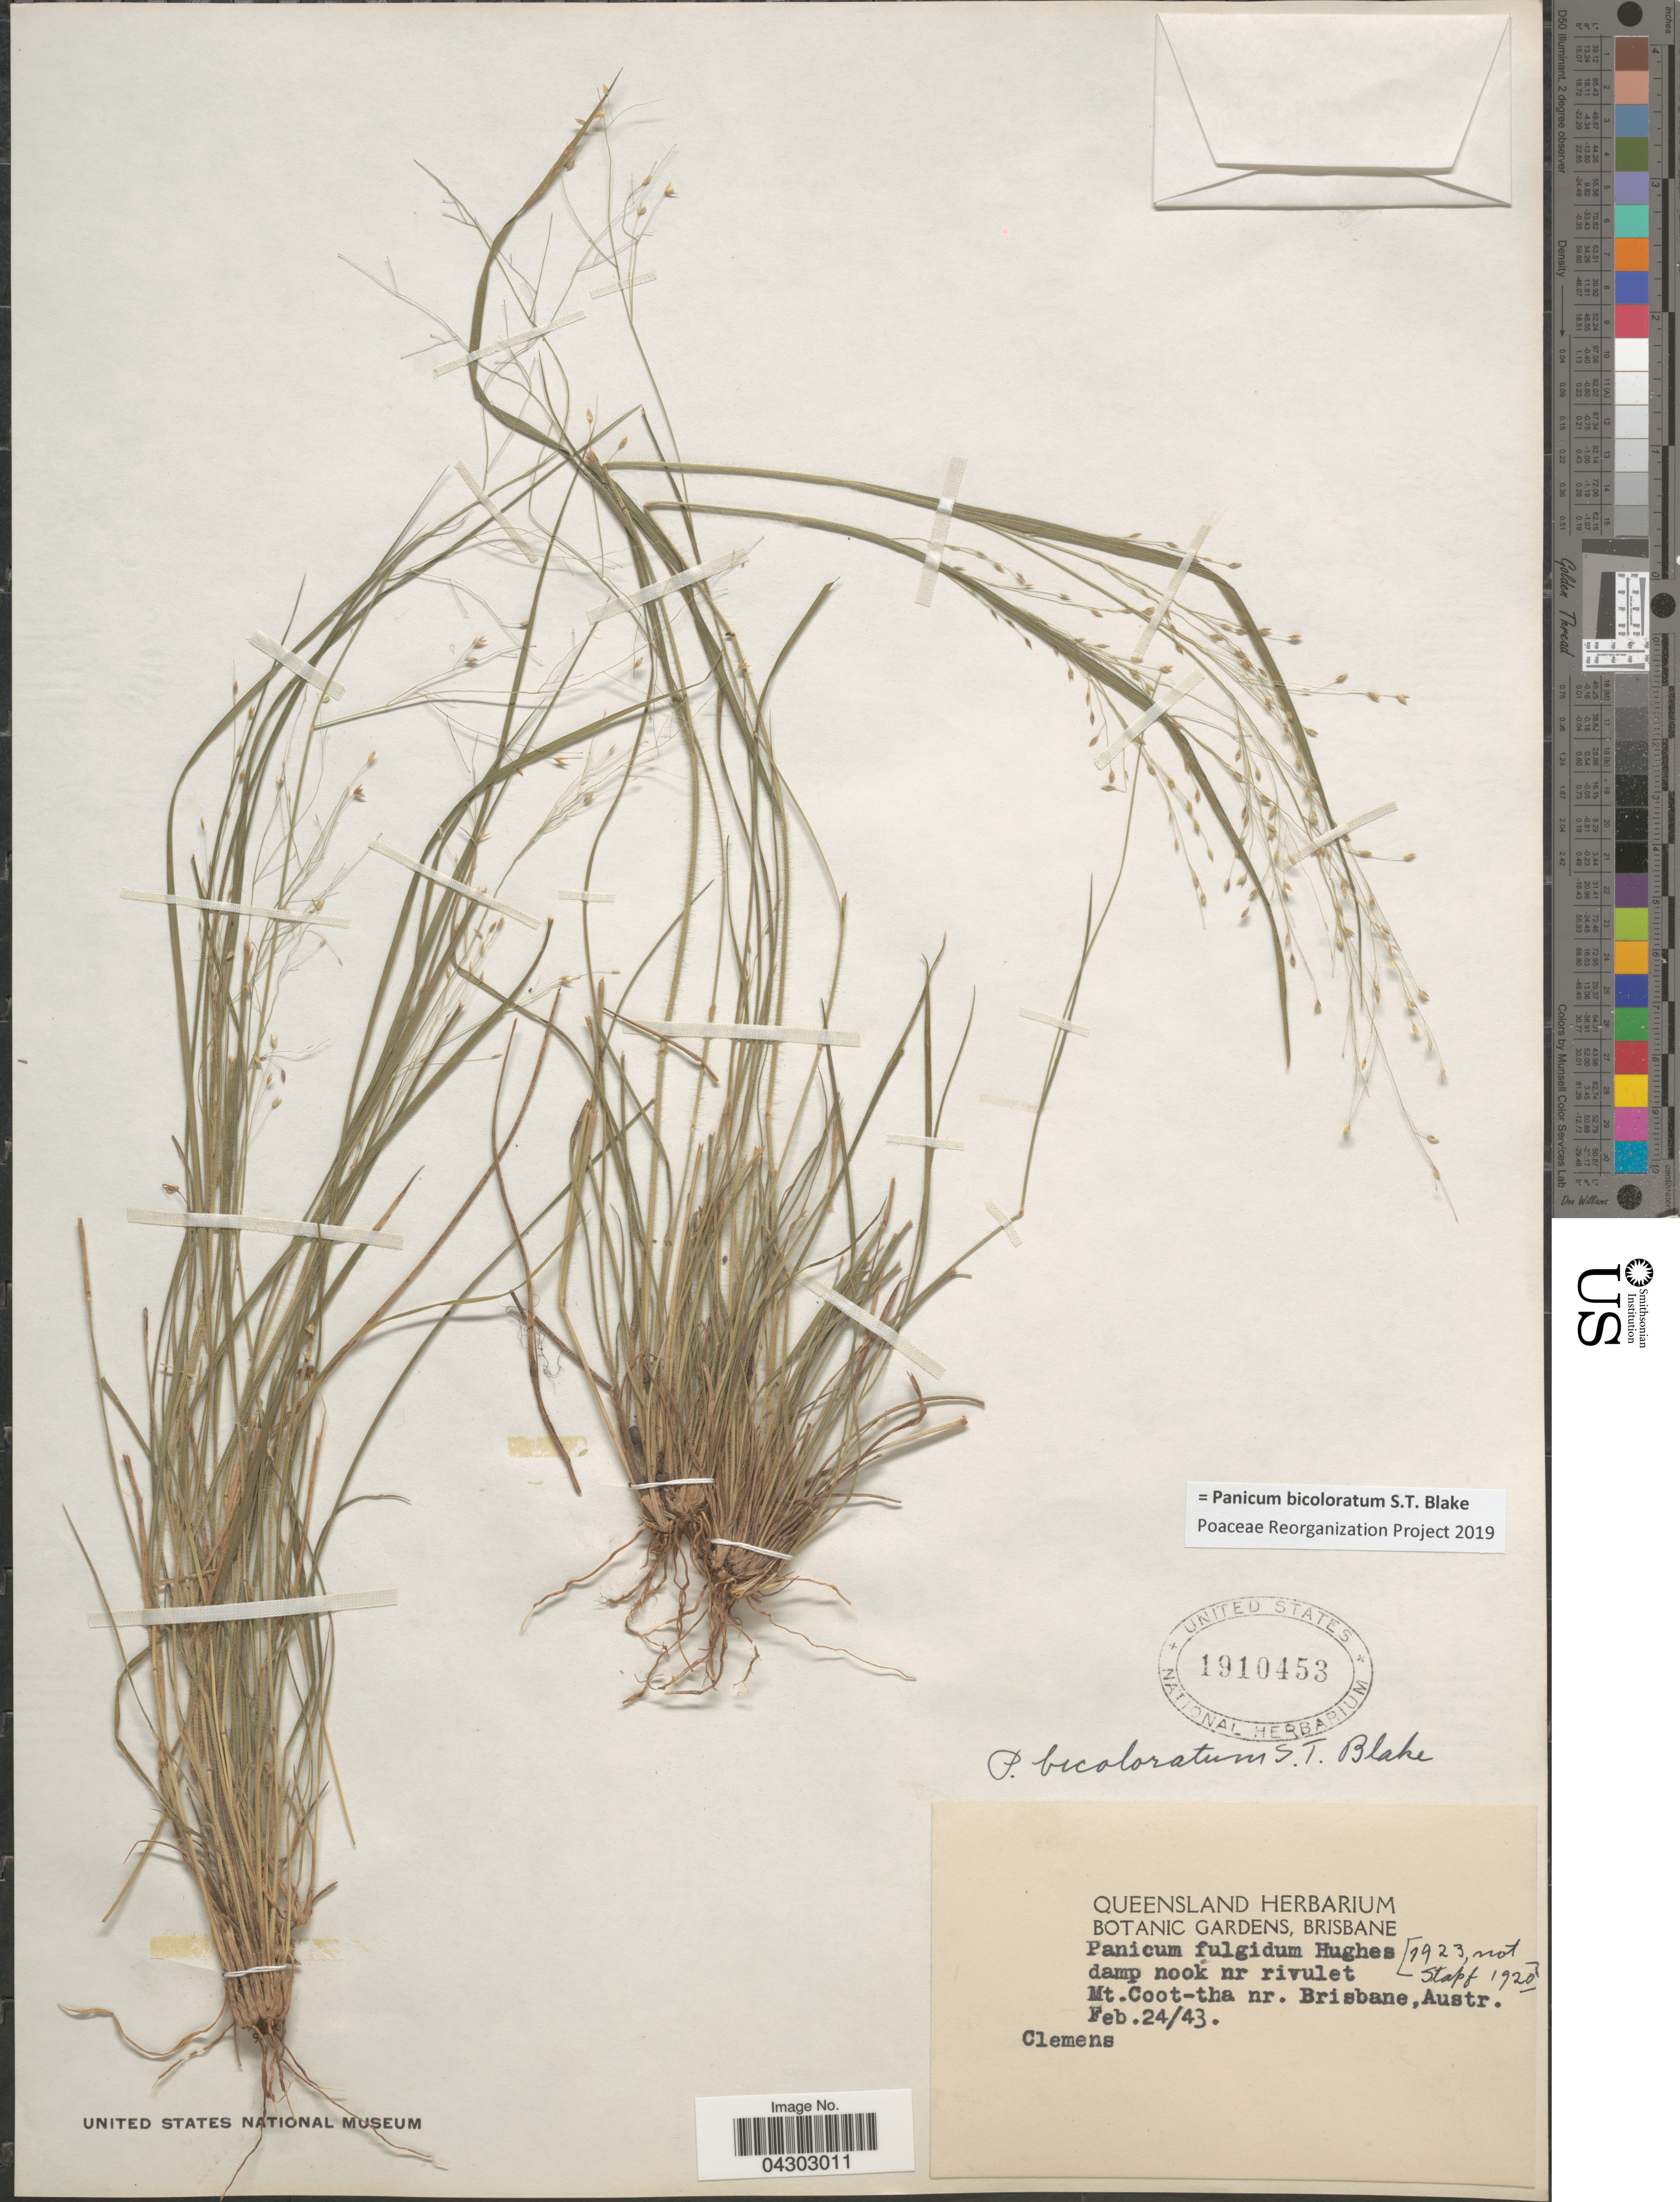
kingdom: Plantae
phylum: Tracheophyta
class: Liliopsida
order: Poales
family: Poaceae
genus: Panicum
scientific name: Panicum bicoloratum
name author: S.T. Blake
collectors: -. Clemens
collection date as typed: Transcribed d/m/y: 24/2/43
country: Australia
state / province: Queensland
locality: Damp nook nr rivulet. Mt. Coot-tha nr. Brisbane.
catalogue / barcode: US 1910453